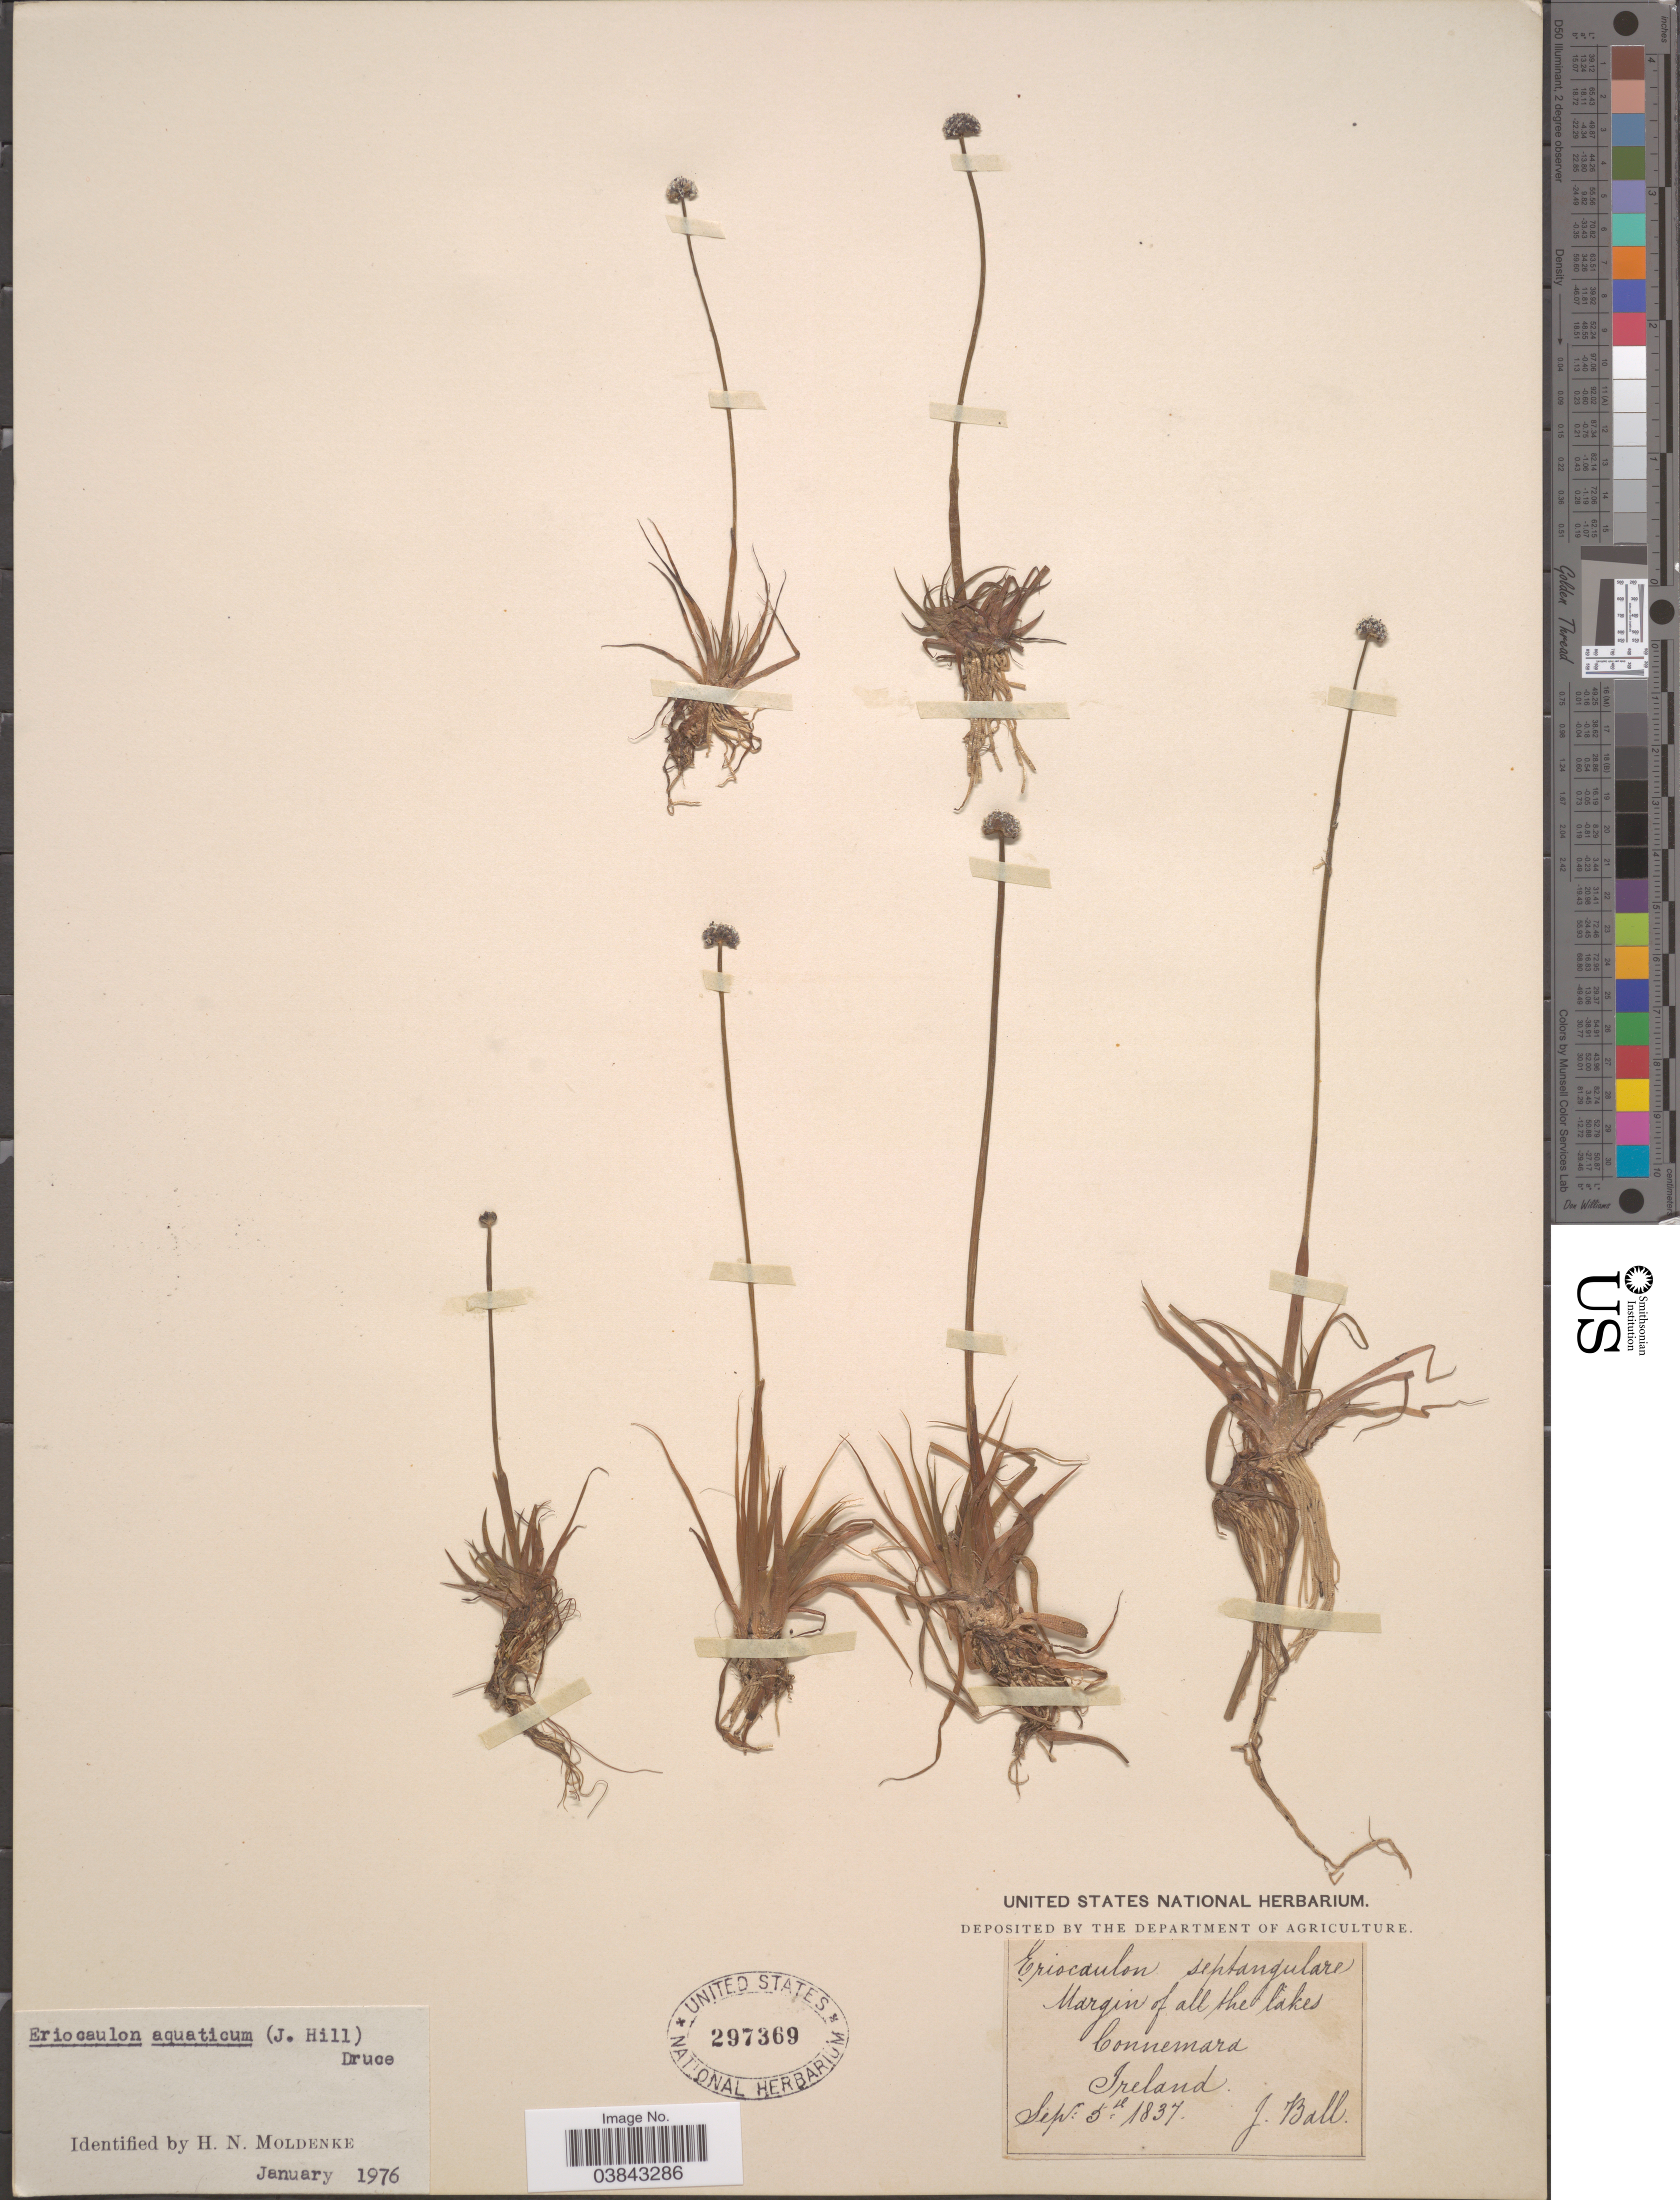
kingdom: Plantae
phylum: Tracheophyta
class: Liliopsida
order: Poales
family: Eriocaulaceae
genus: Eriocaulon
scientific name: Eriocaulon aquaticum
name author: (Hill) Druce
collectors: J. Ball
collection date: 1837-09-05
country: Bermuda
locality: Margin of all the lakes Connemard. Ireland.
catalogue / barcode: US 297369